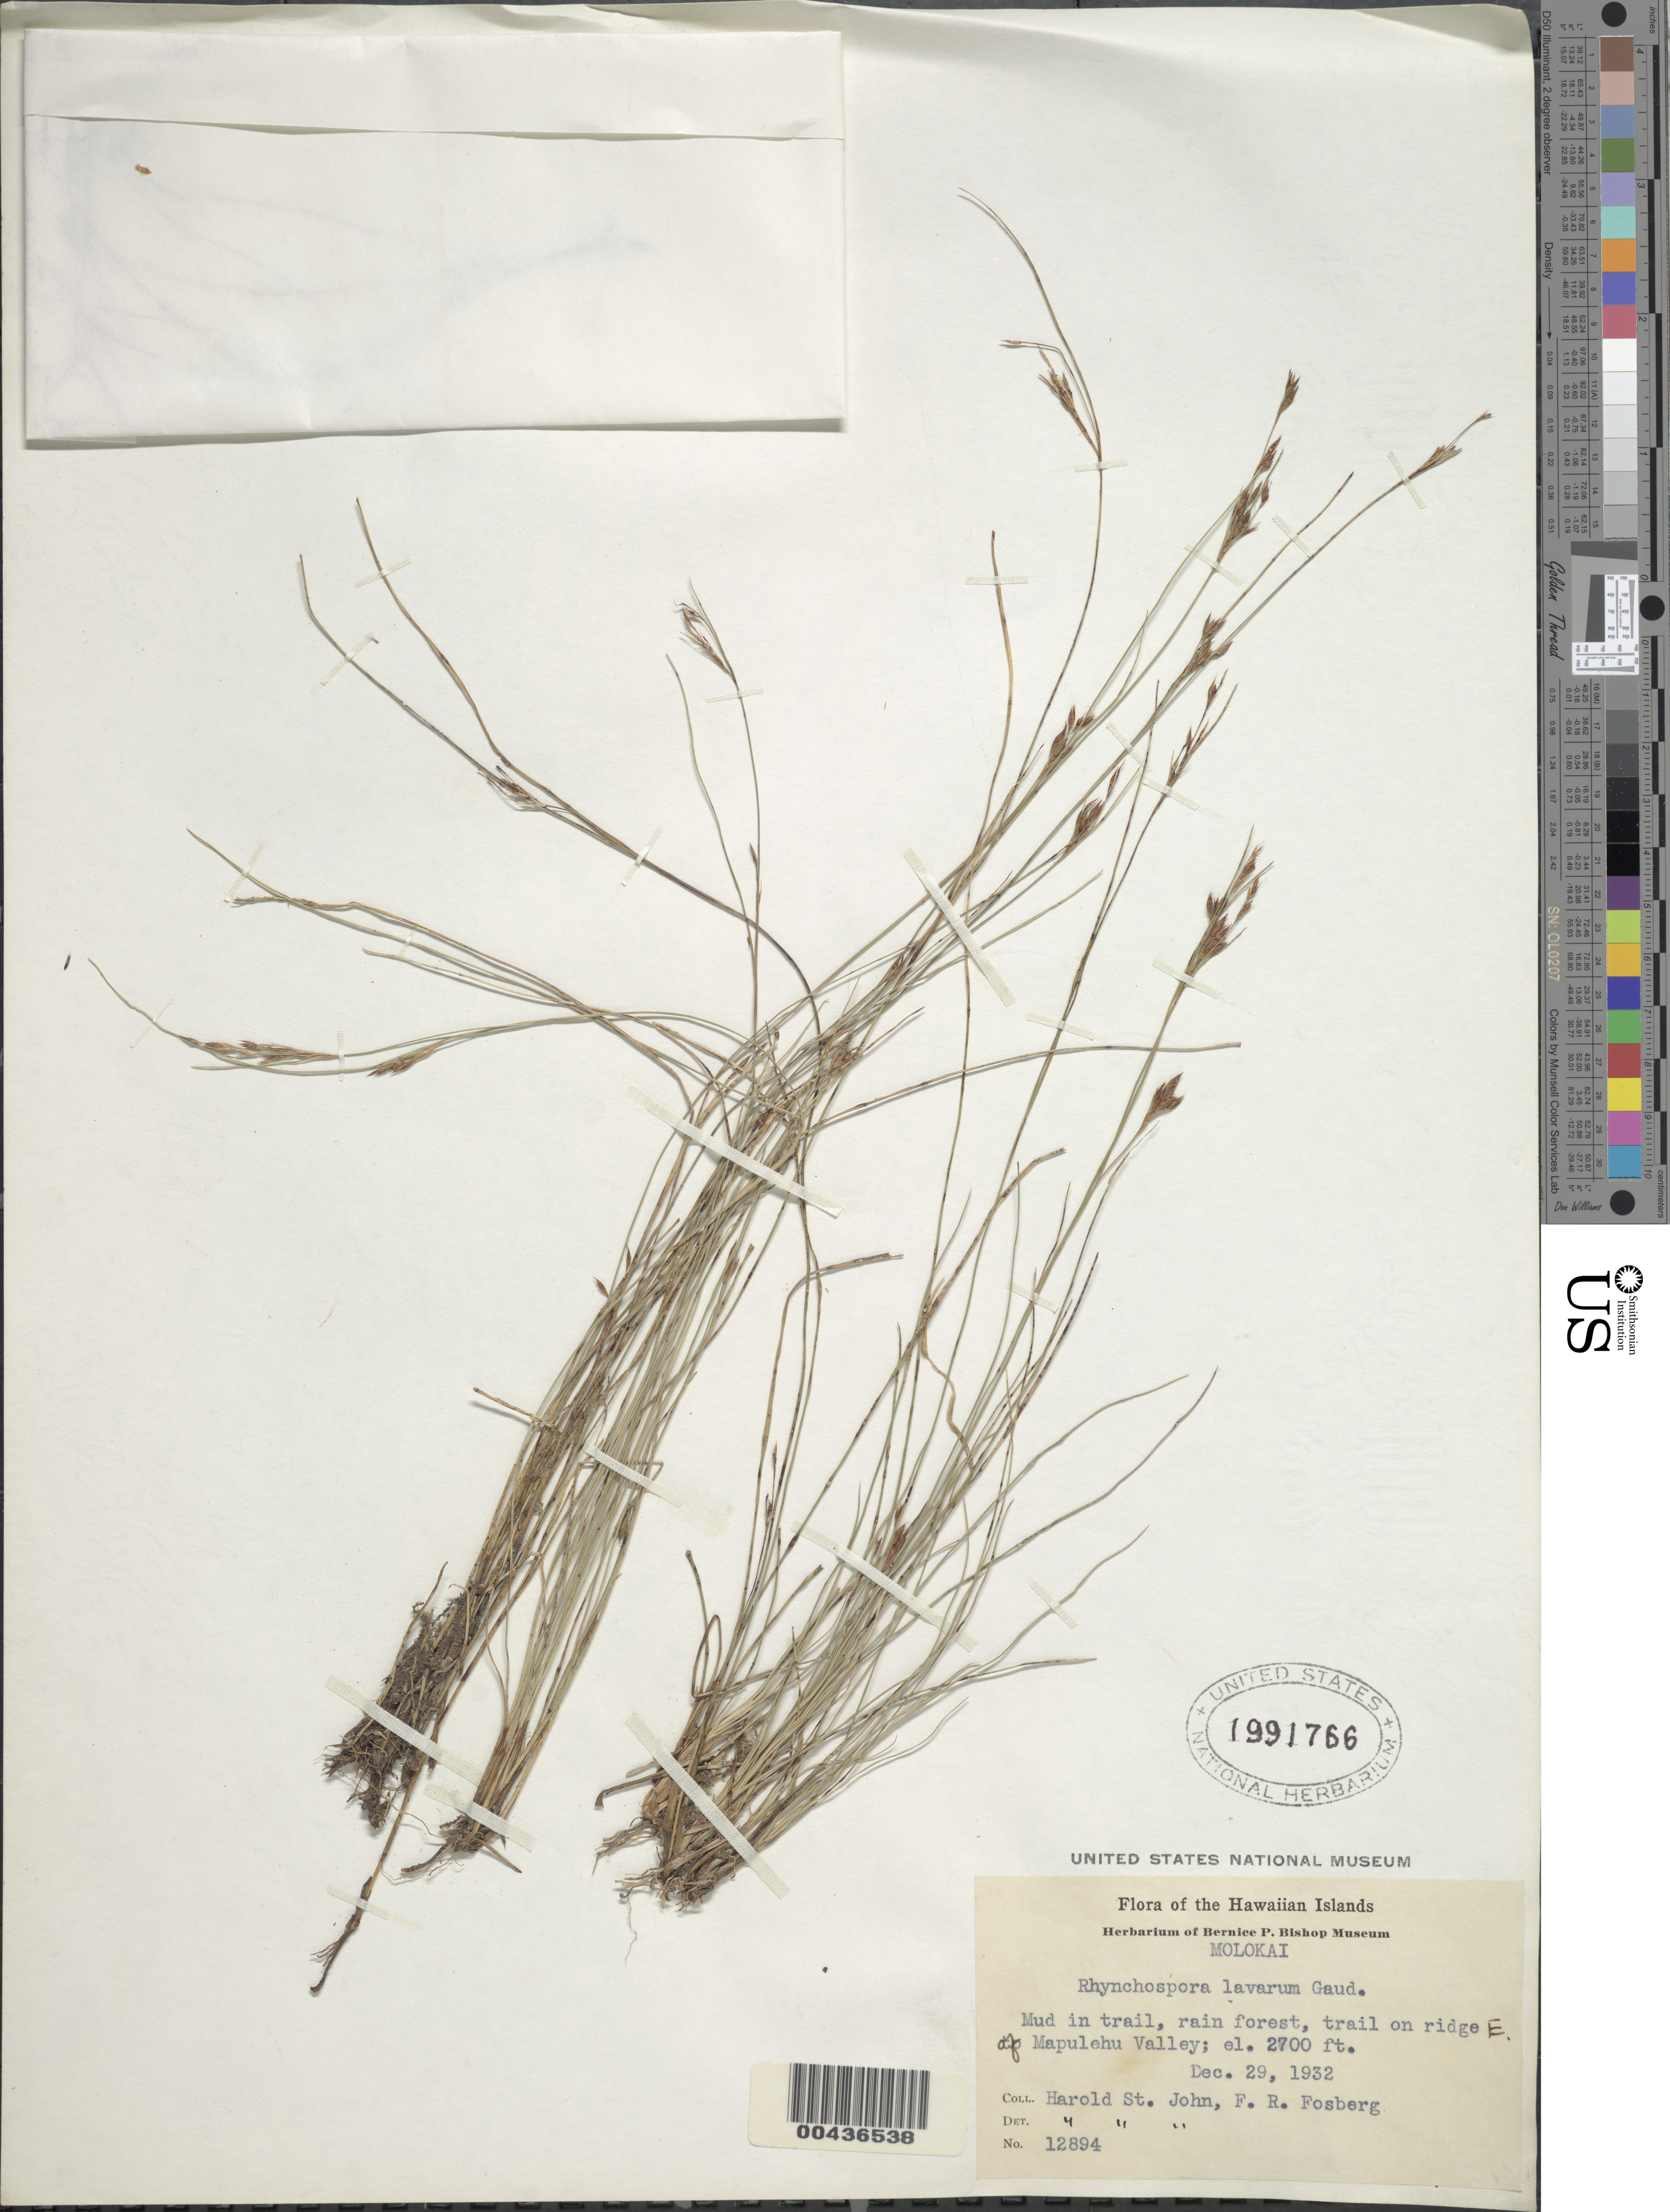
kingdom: Plantae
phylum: Tracheophyta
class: Liliopsida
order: Poales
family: Cyperaceae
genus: Rhynchospora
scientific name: Rhynchospora rugosa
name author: (Vahl) Gale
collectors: H. St. John & F. R. Fosberg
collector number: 12894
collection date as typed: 29 Dec 1932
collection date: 1932-12-29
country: United States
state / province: Hawaii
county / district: Maui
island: Moloka'i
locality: Trail on ridge E. of Mapulehu Valley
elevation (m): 823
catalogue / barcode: US 1991760